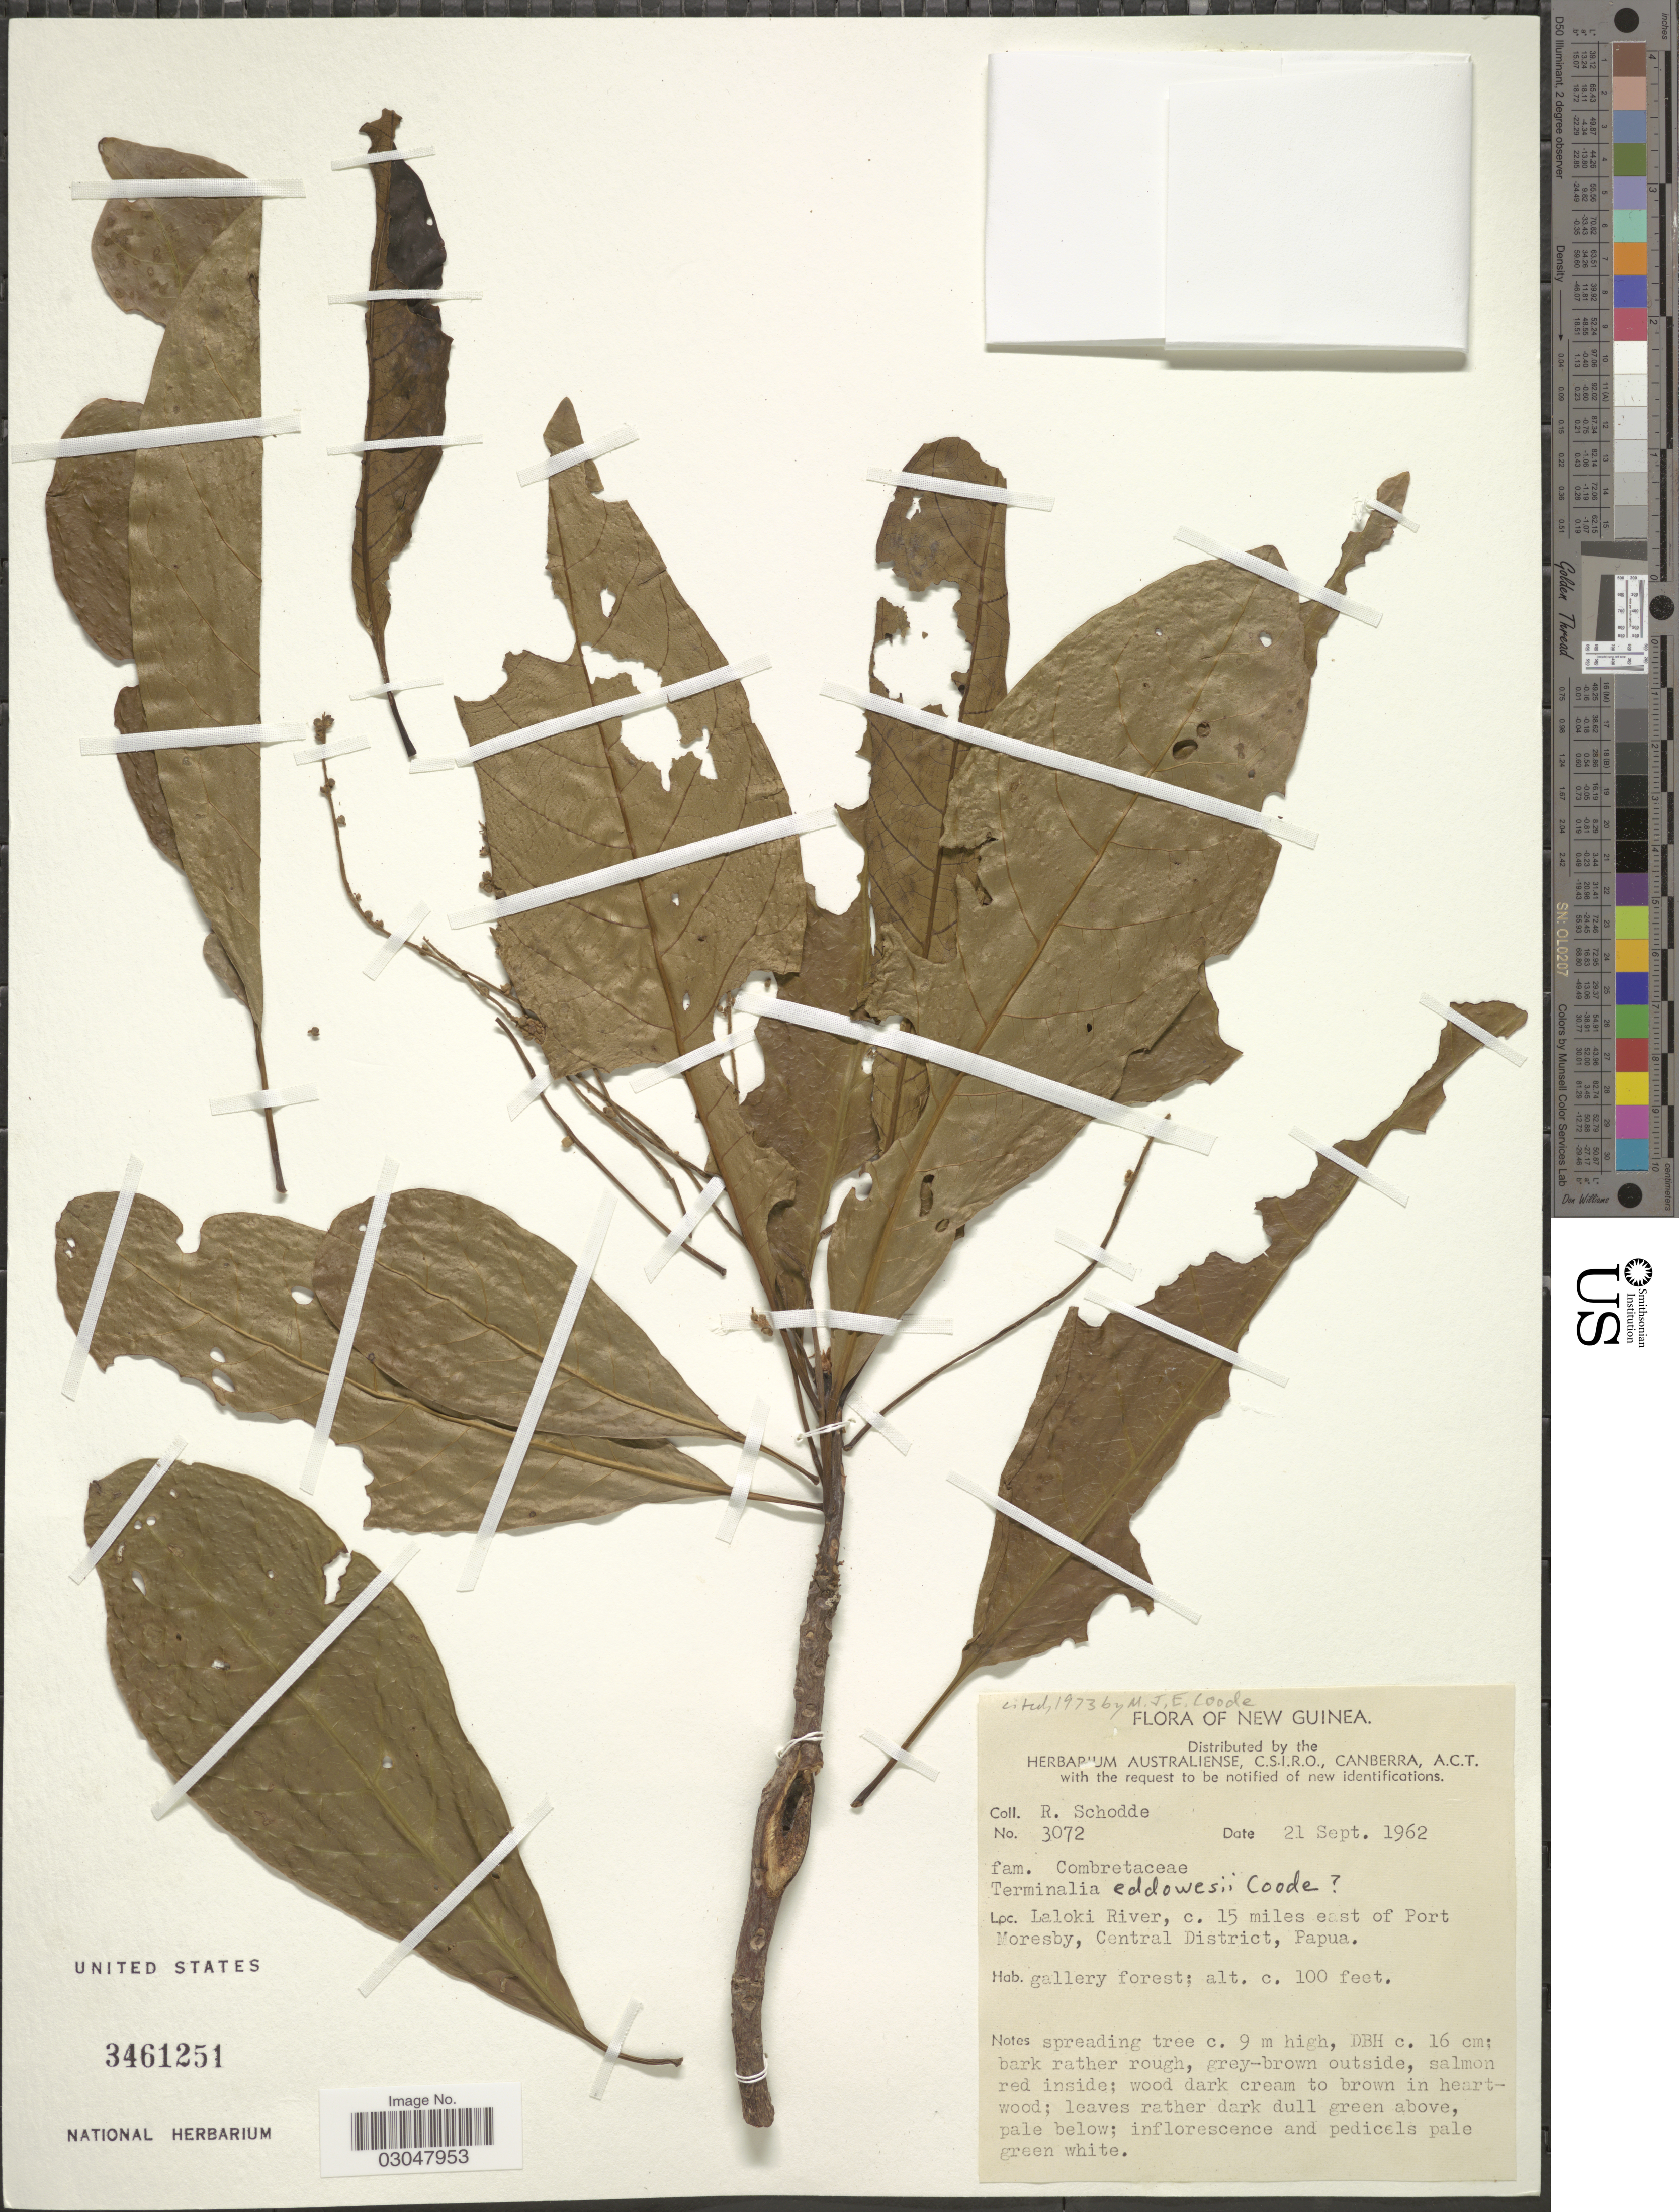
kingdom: Plantae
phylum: Tracheophyta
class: Magnoliopsida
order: Myrtales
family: Combretaceae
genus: Terminalia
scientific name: Terminalia eddowesii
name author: Coode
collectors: R. Schodde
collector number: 3072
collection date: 1962-09-21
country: Papua New Guinea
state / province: Central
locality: New Guinea. Laloki River, c. 15 miles east of Port Moresby, Central District, Papua.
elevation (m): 30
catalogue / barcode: US 3461251